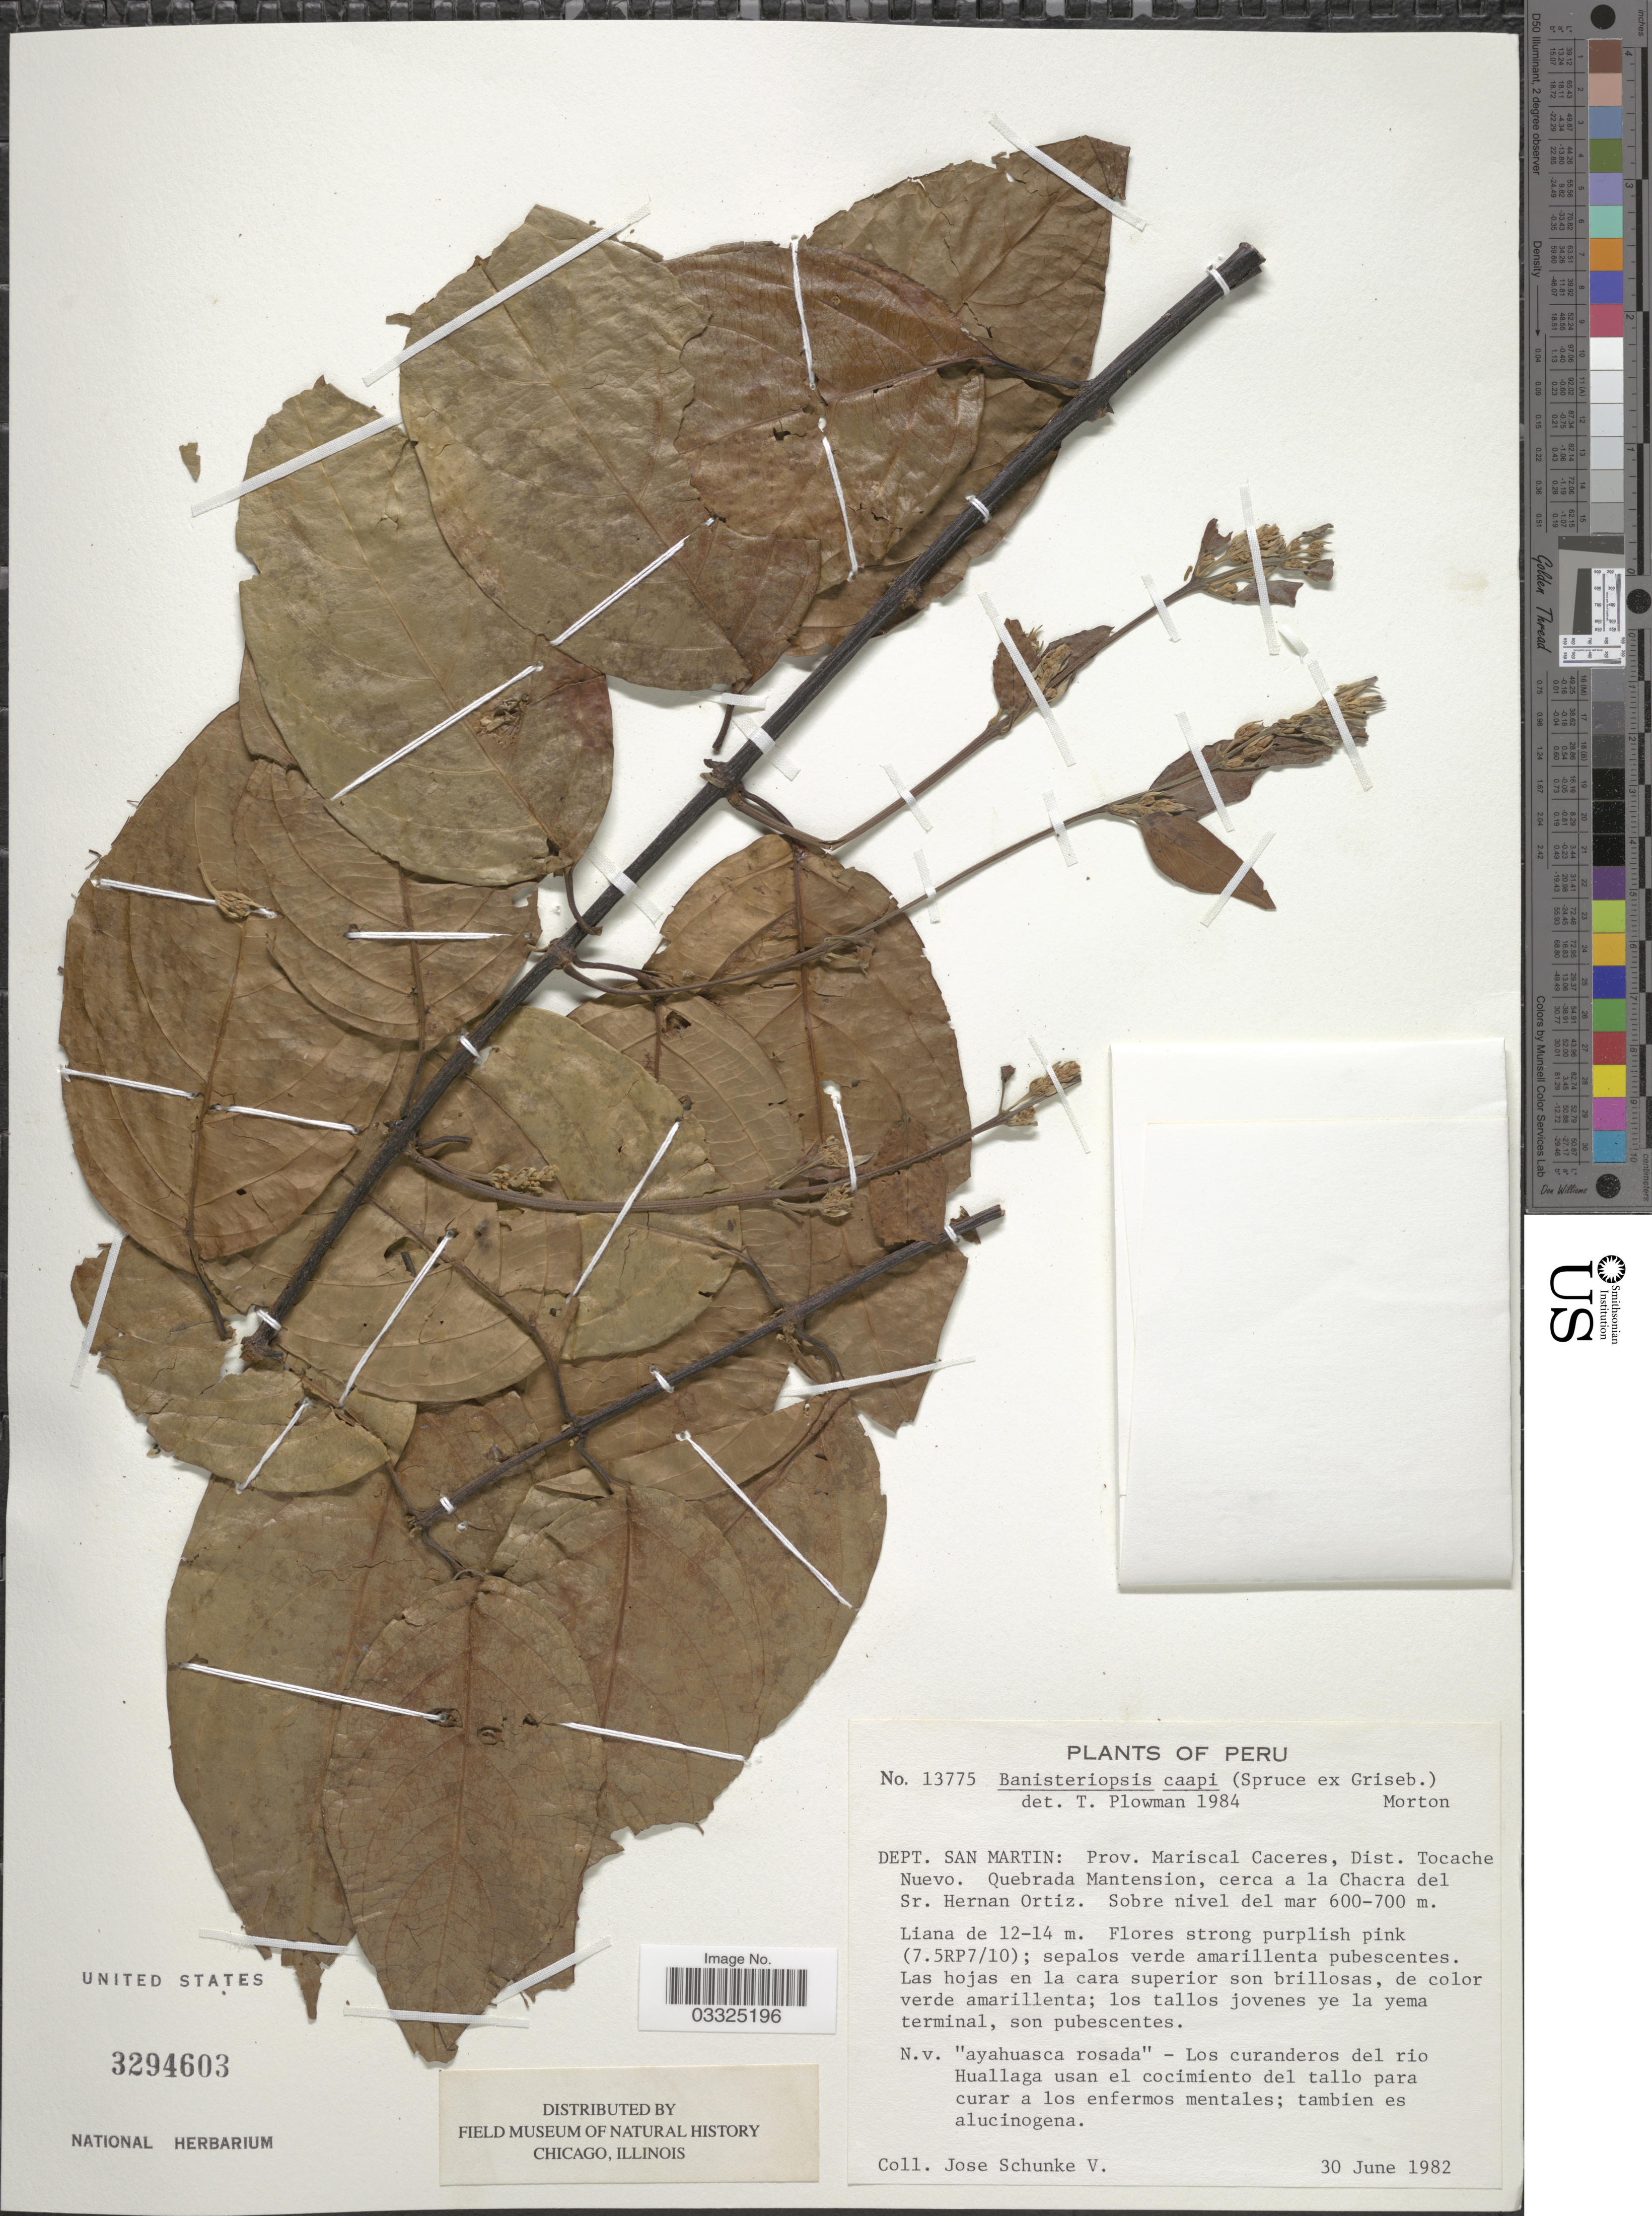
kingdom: Plantae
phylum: Tracheophyta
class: Magnoliopsida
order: Malpighiales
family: Malpighiaceae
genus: Banisteriopsis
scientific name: Banisteriopsis caapi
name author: (Spruce ex Griseb.) C.V. Morton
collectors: J. Schunke Vigo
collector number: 13775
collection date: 1982-06-30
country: Peru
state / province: San Martín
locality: Dept. San Martin: Prov. Mariscal Caceres, Dist. Tocache Nuevo. Quebrada Mantension, cerca a la Chacra del Sr. Hernan Ortiz.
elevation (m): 600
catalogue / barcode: US 3294603